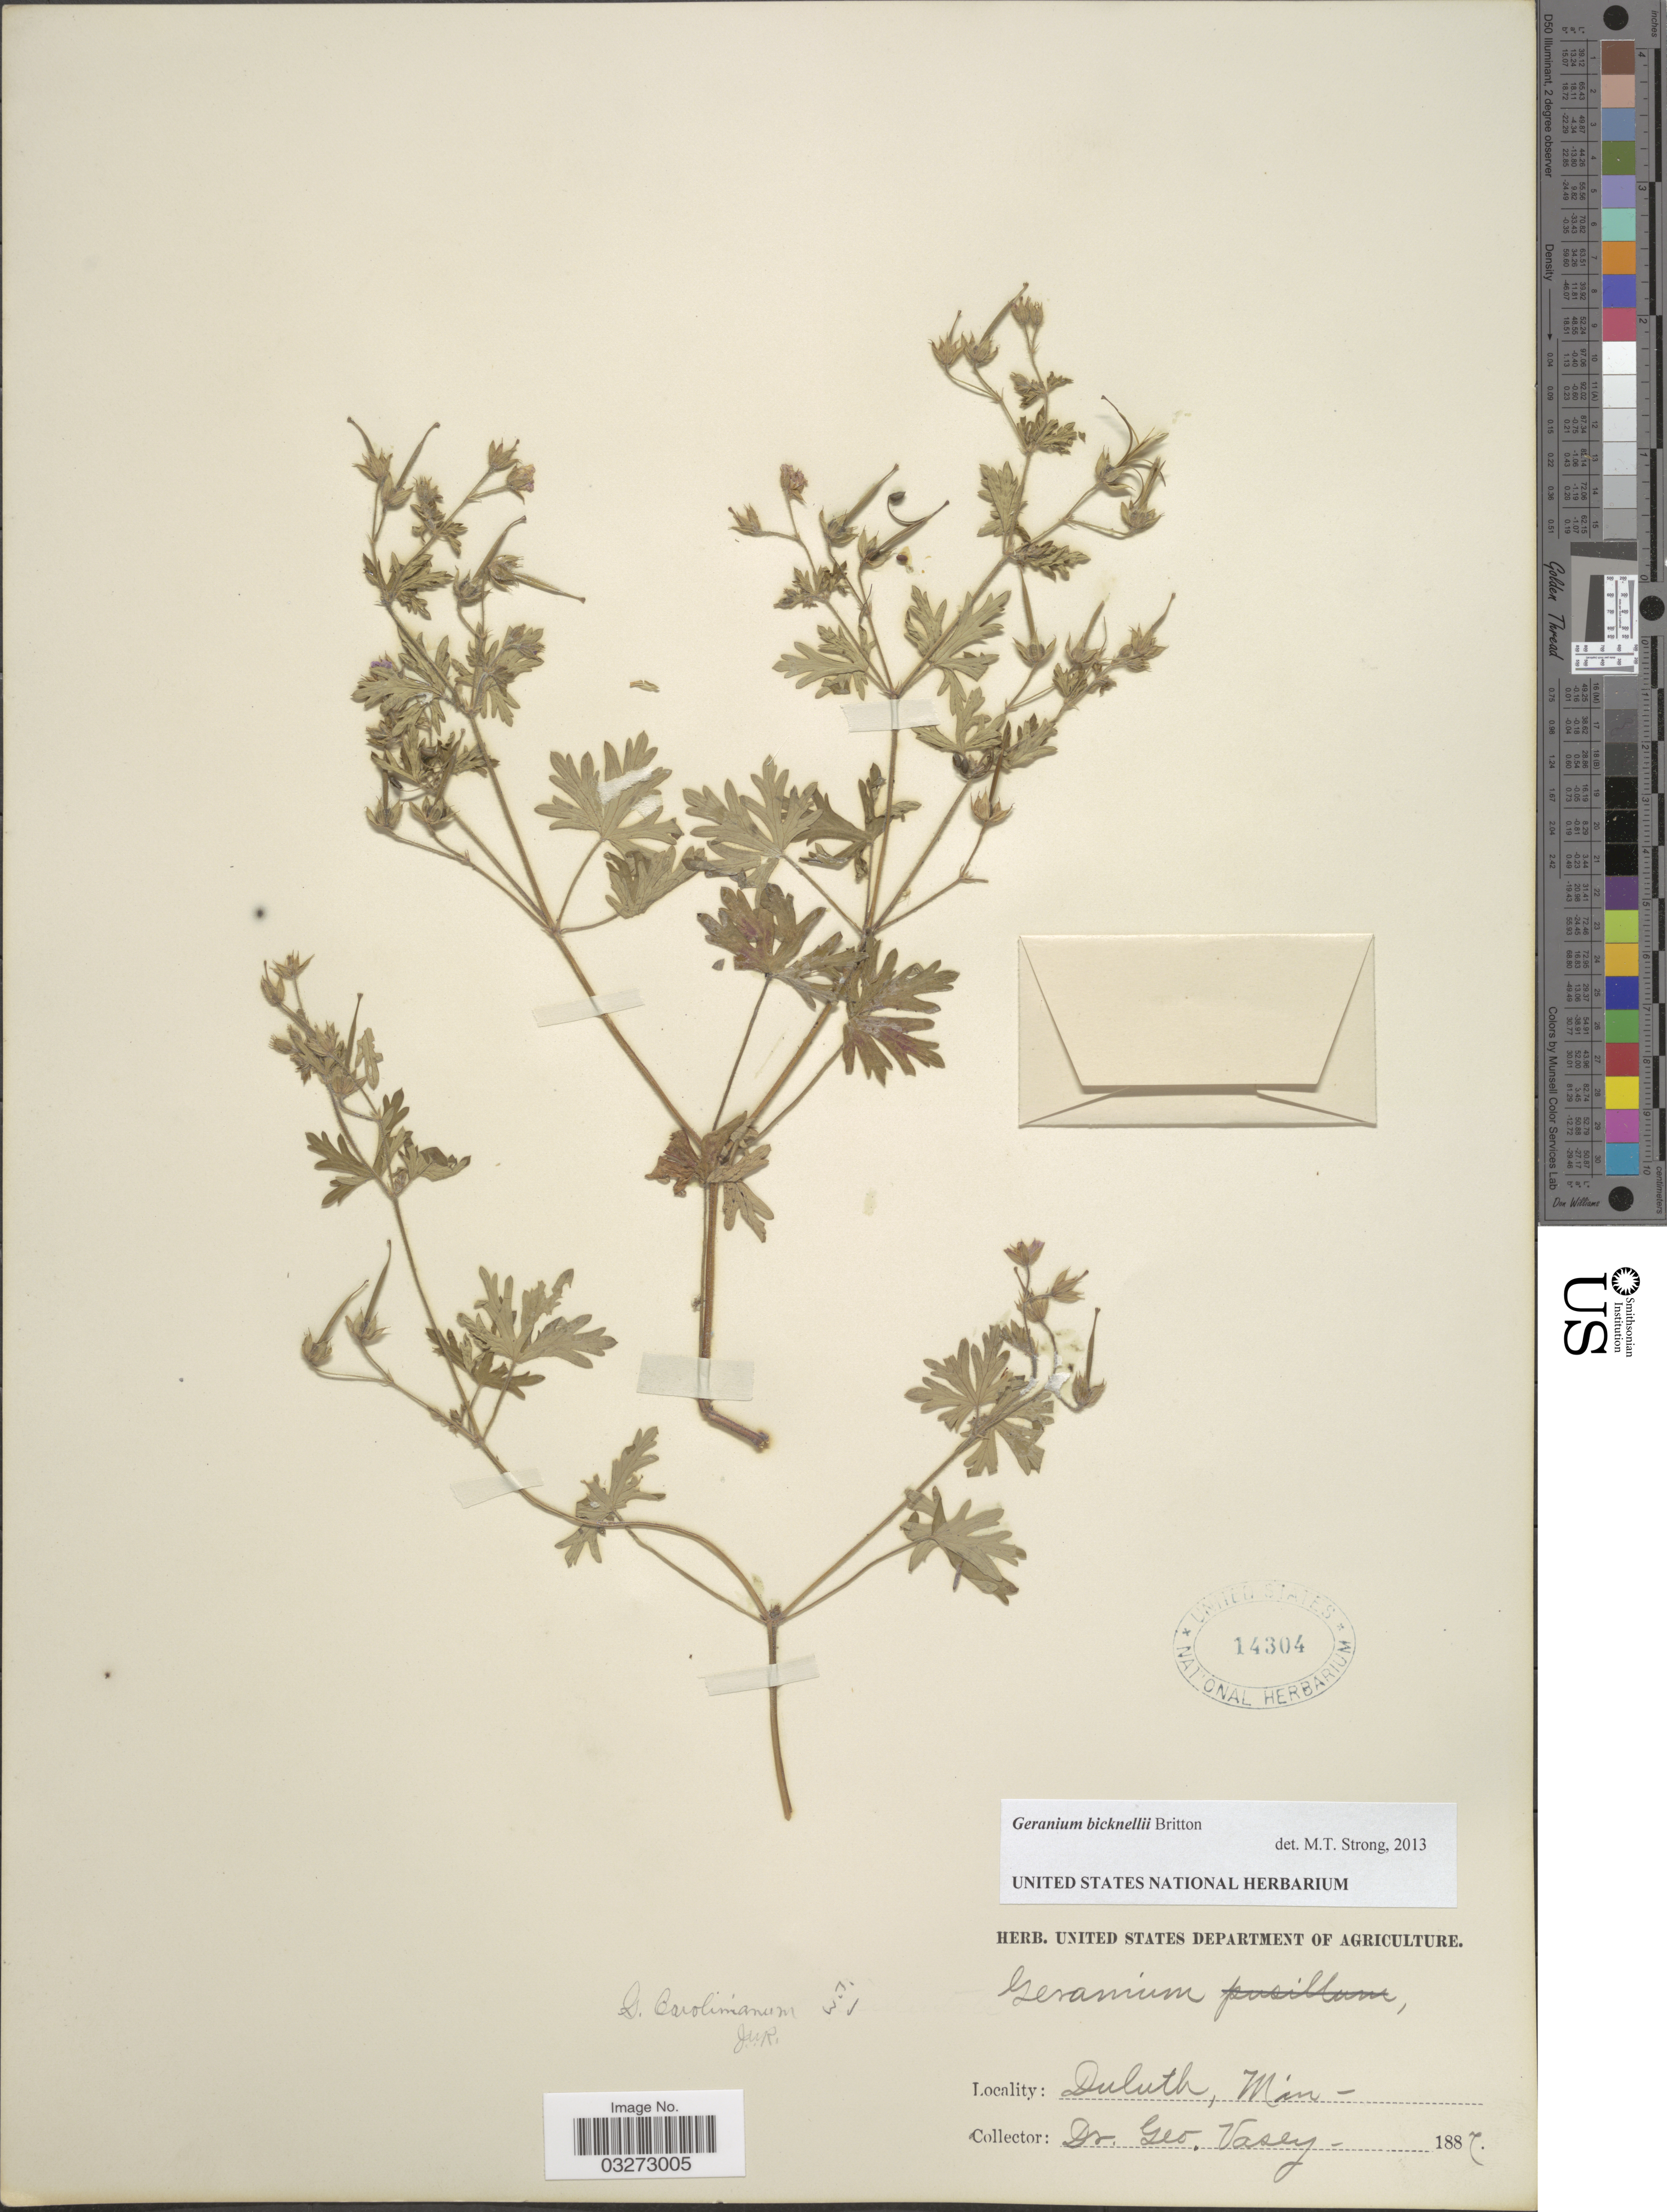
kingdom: Plantae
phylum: Tracheophyta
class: Magnoliopsida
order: Geraniales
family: Geraniaceae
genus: Geranium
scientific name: Geranium bicknellii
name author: Britton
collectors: G. Vasey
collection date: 1887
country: United States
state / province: Minnesota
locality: Duluth.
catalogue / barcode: US 14304